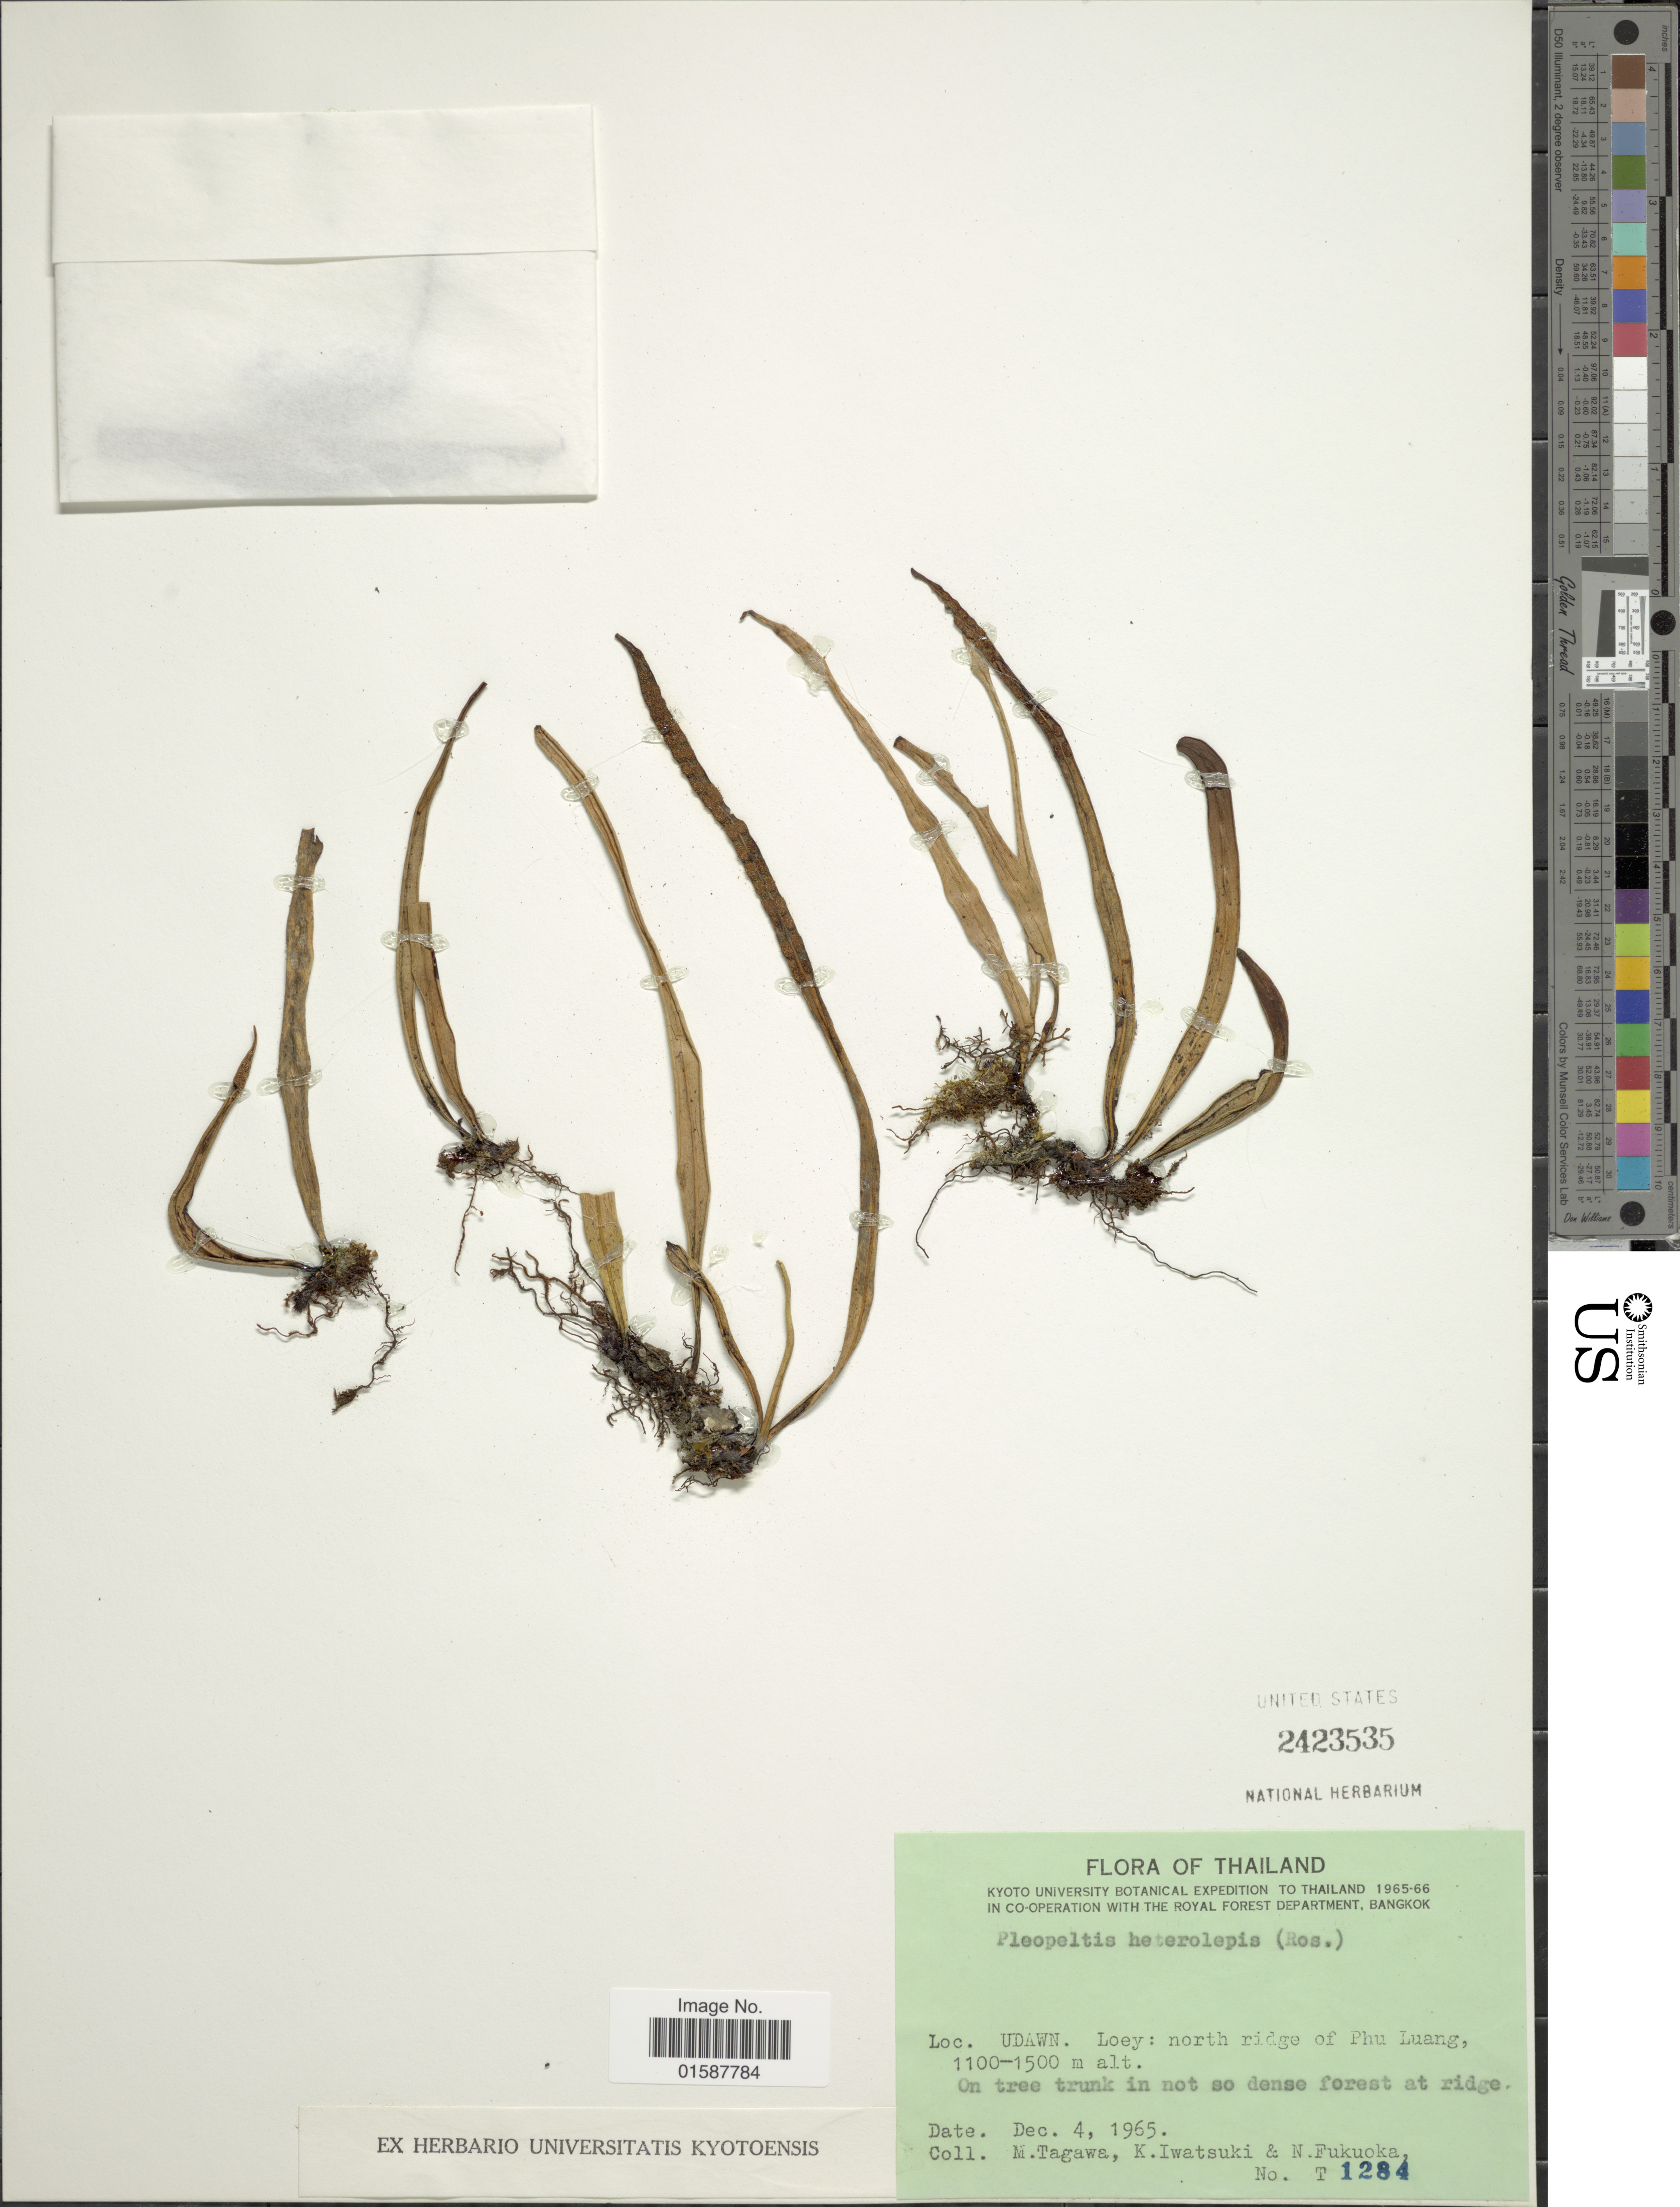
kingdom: Plantae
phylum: Tracheophyta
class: Polypodiopsida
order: Polypodiales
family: Polypodiaceae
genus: Lepisorus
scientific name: Lepisorus heterolepis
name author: (Rosenst.) Ching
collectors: M. Tagawa, K. Iwatsuki & N. Fukuoka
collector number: T1284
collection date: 1965-12-04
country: Thailand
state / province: Loei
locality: Udawn. Loey: north ridge of Phu Luang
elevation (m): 1100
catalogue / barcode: US 2423535